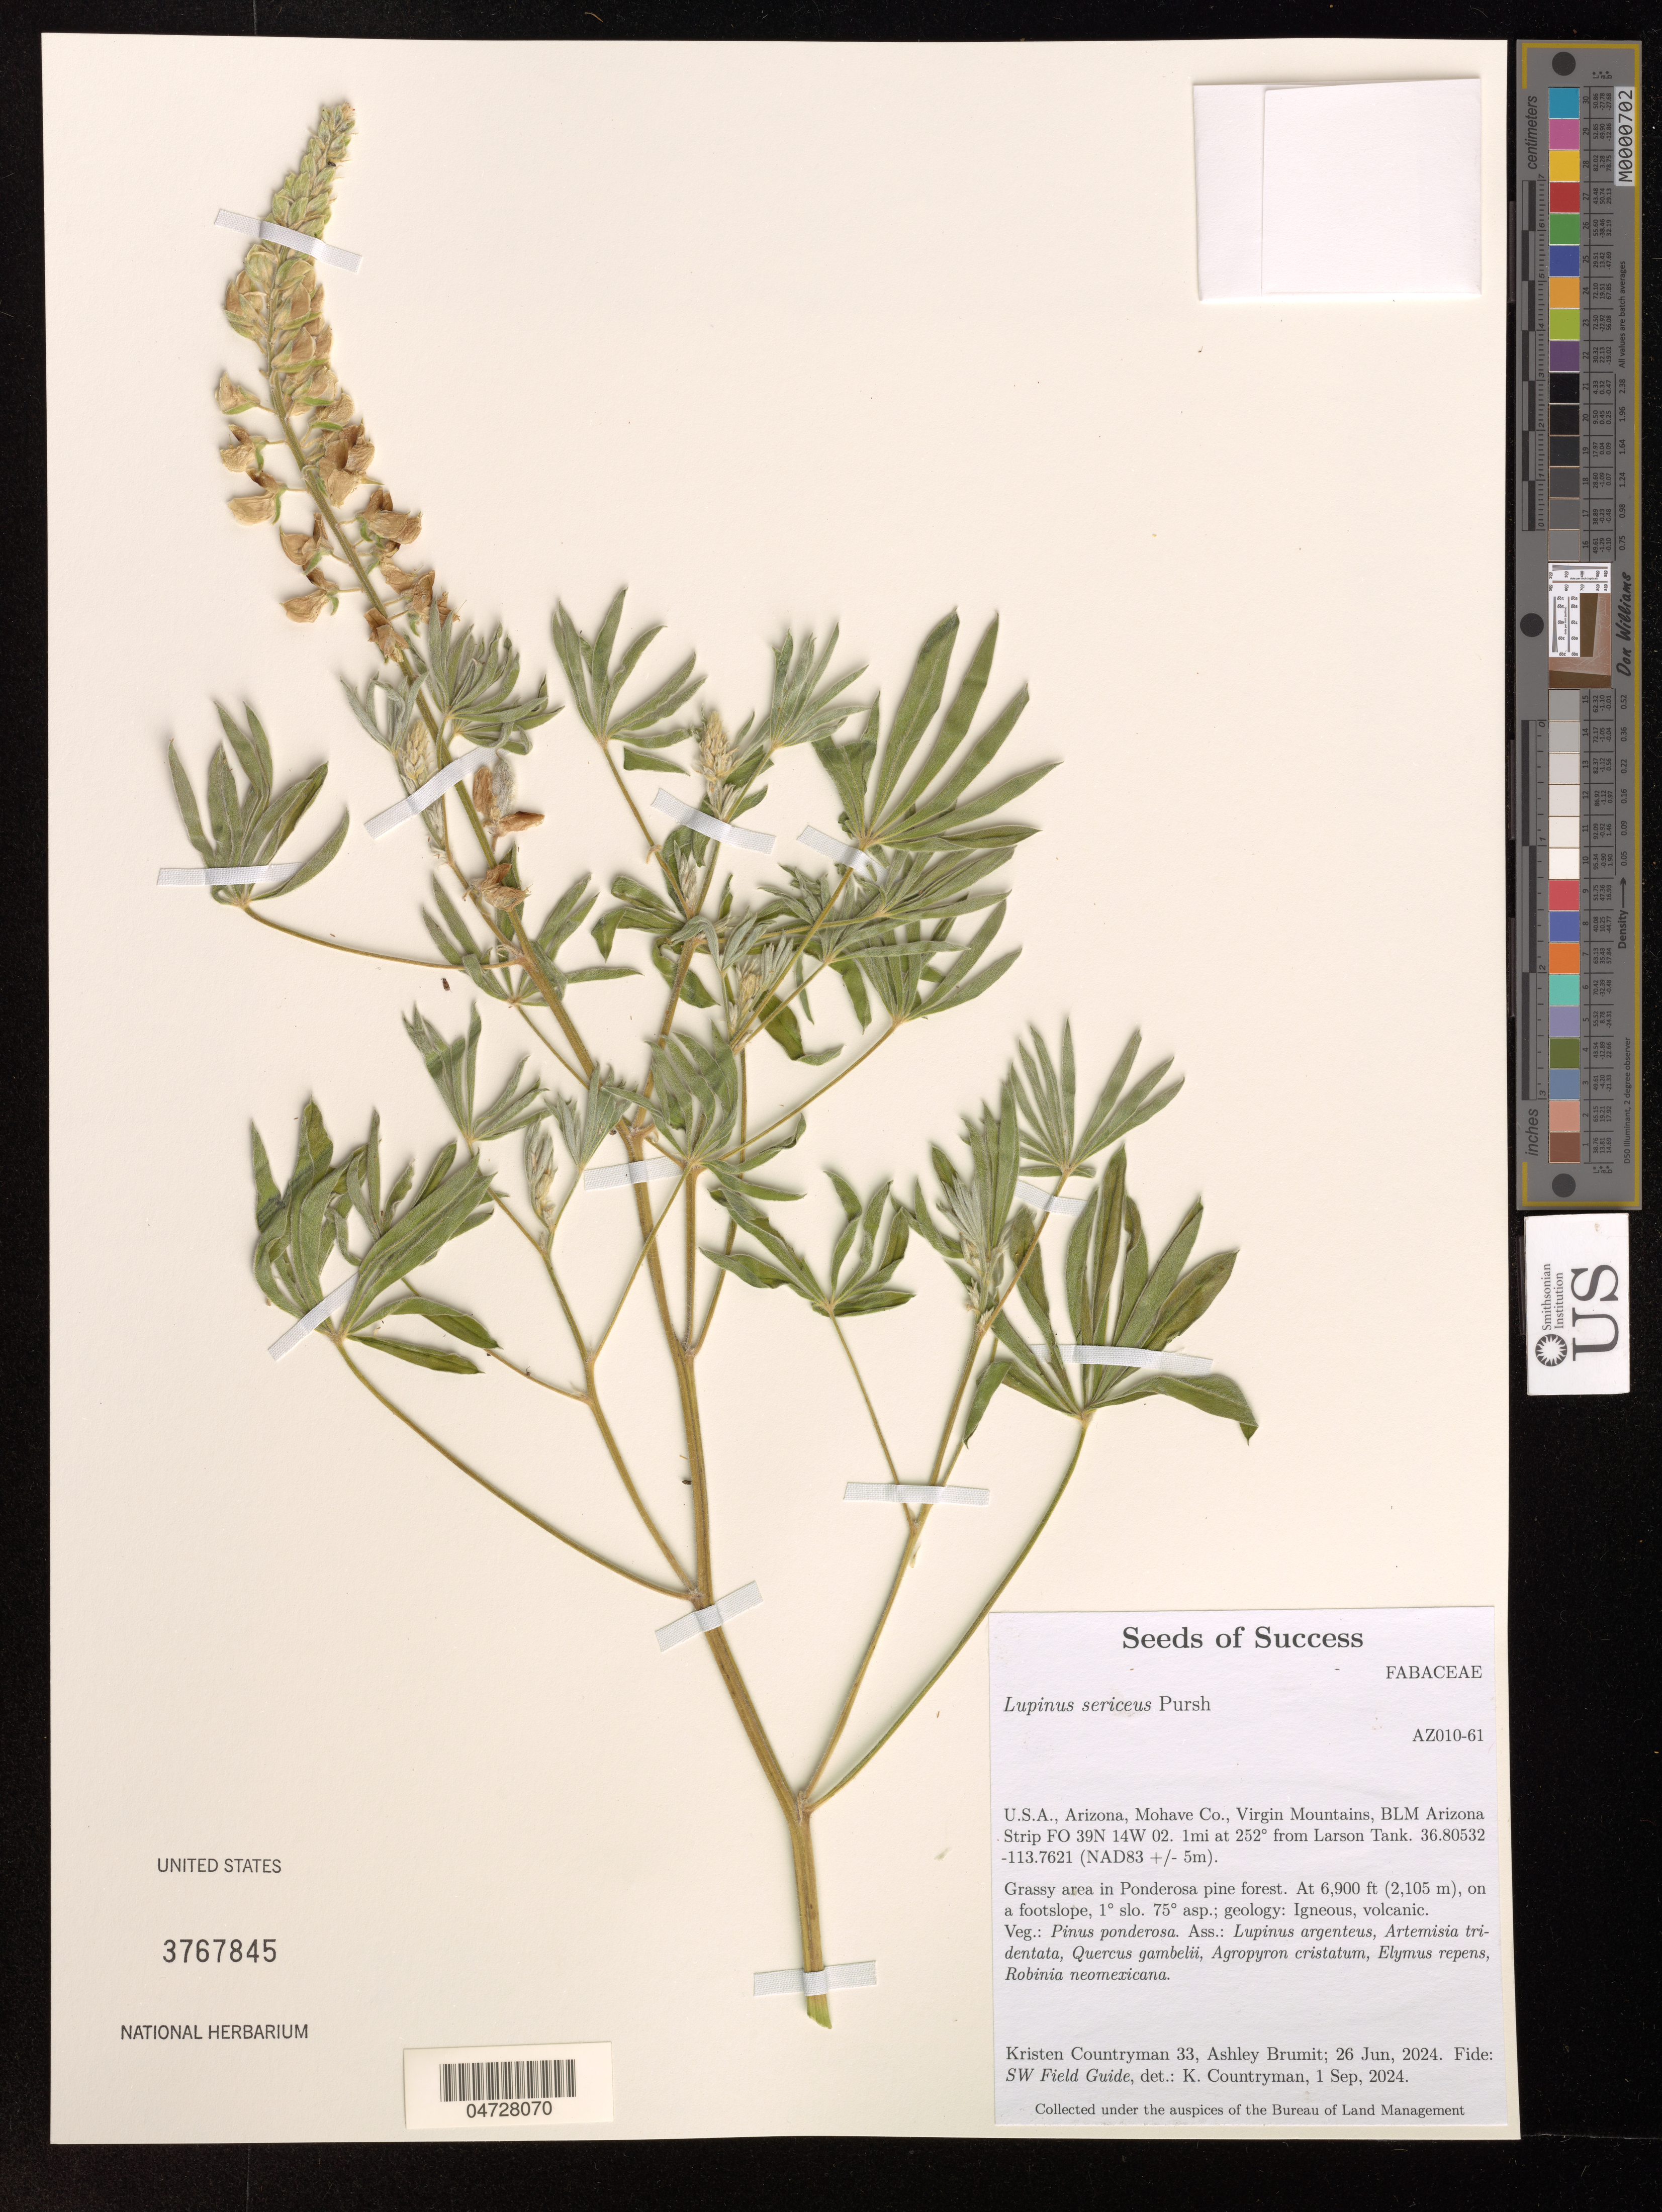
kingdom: Plantae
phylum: Tracheophyta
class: Magnoliopsida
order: Fabales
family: Fabaceae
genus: Lupinus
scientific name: Lupinus sericeus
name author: Pursh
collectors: K. Countryman & A. Brumit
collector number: AZ010-61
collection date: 2024-06-26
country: United States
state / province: Arizona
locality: Mohave Co., Virgin Mountains, BLM Arizona Strip FO 29N 14N 02. 1mi at 252° from Larson Tank.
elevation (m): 2103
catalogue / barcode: US 3767845